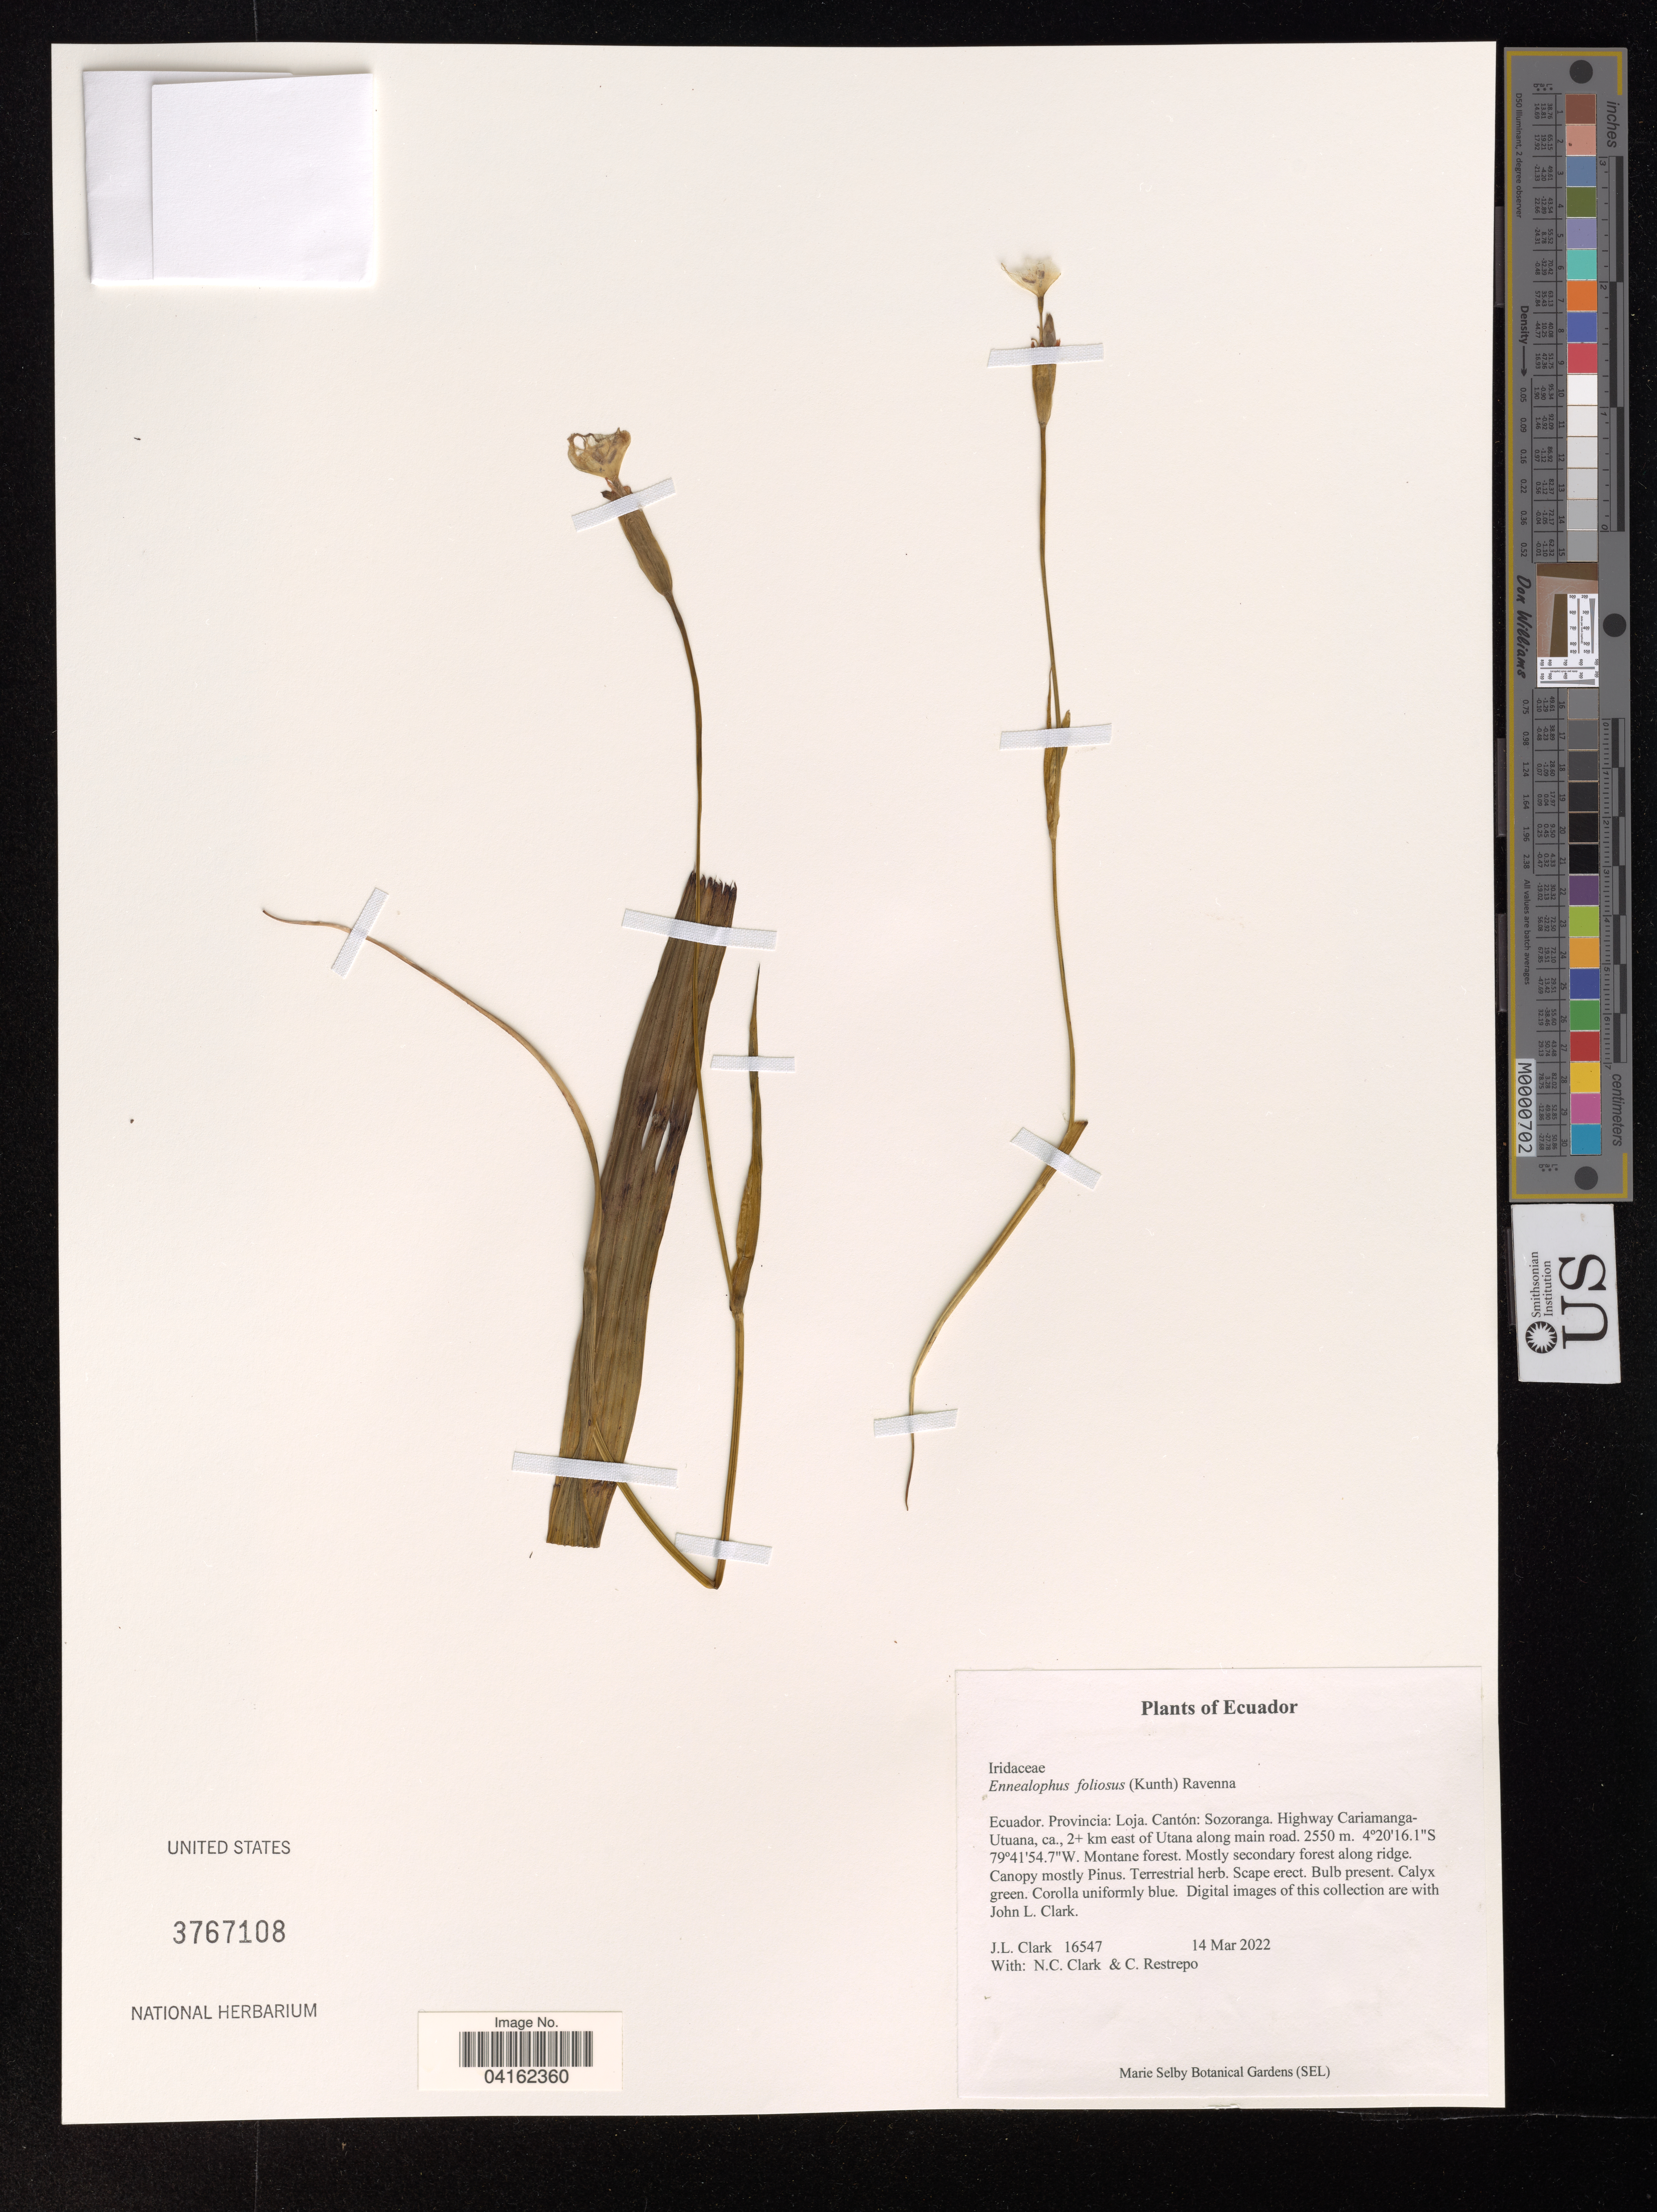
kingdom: Plantae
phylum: Tracheophyta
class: Liliopsida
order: Asparagales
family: Iridaceae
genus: Ennealophus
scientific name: Ennealophus foliosus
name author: (Kunth) Ravenna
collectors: J. L. Clark, N. C. Clark & C. Restrepo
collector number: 16547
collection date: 2022-03-14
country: Ecuador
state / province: Loja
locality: Cantón: Sozoranga. Highway Cariamanga-Utuana, ca., 2+ km east of Utana along main road.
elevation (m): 2550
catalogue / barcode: US 3767108